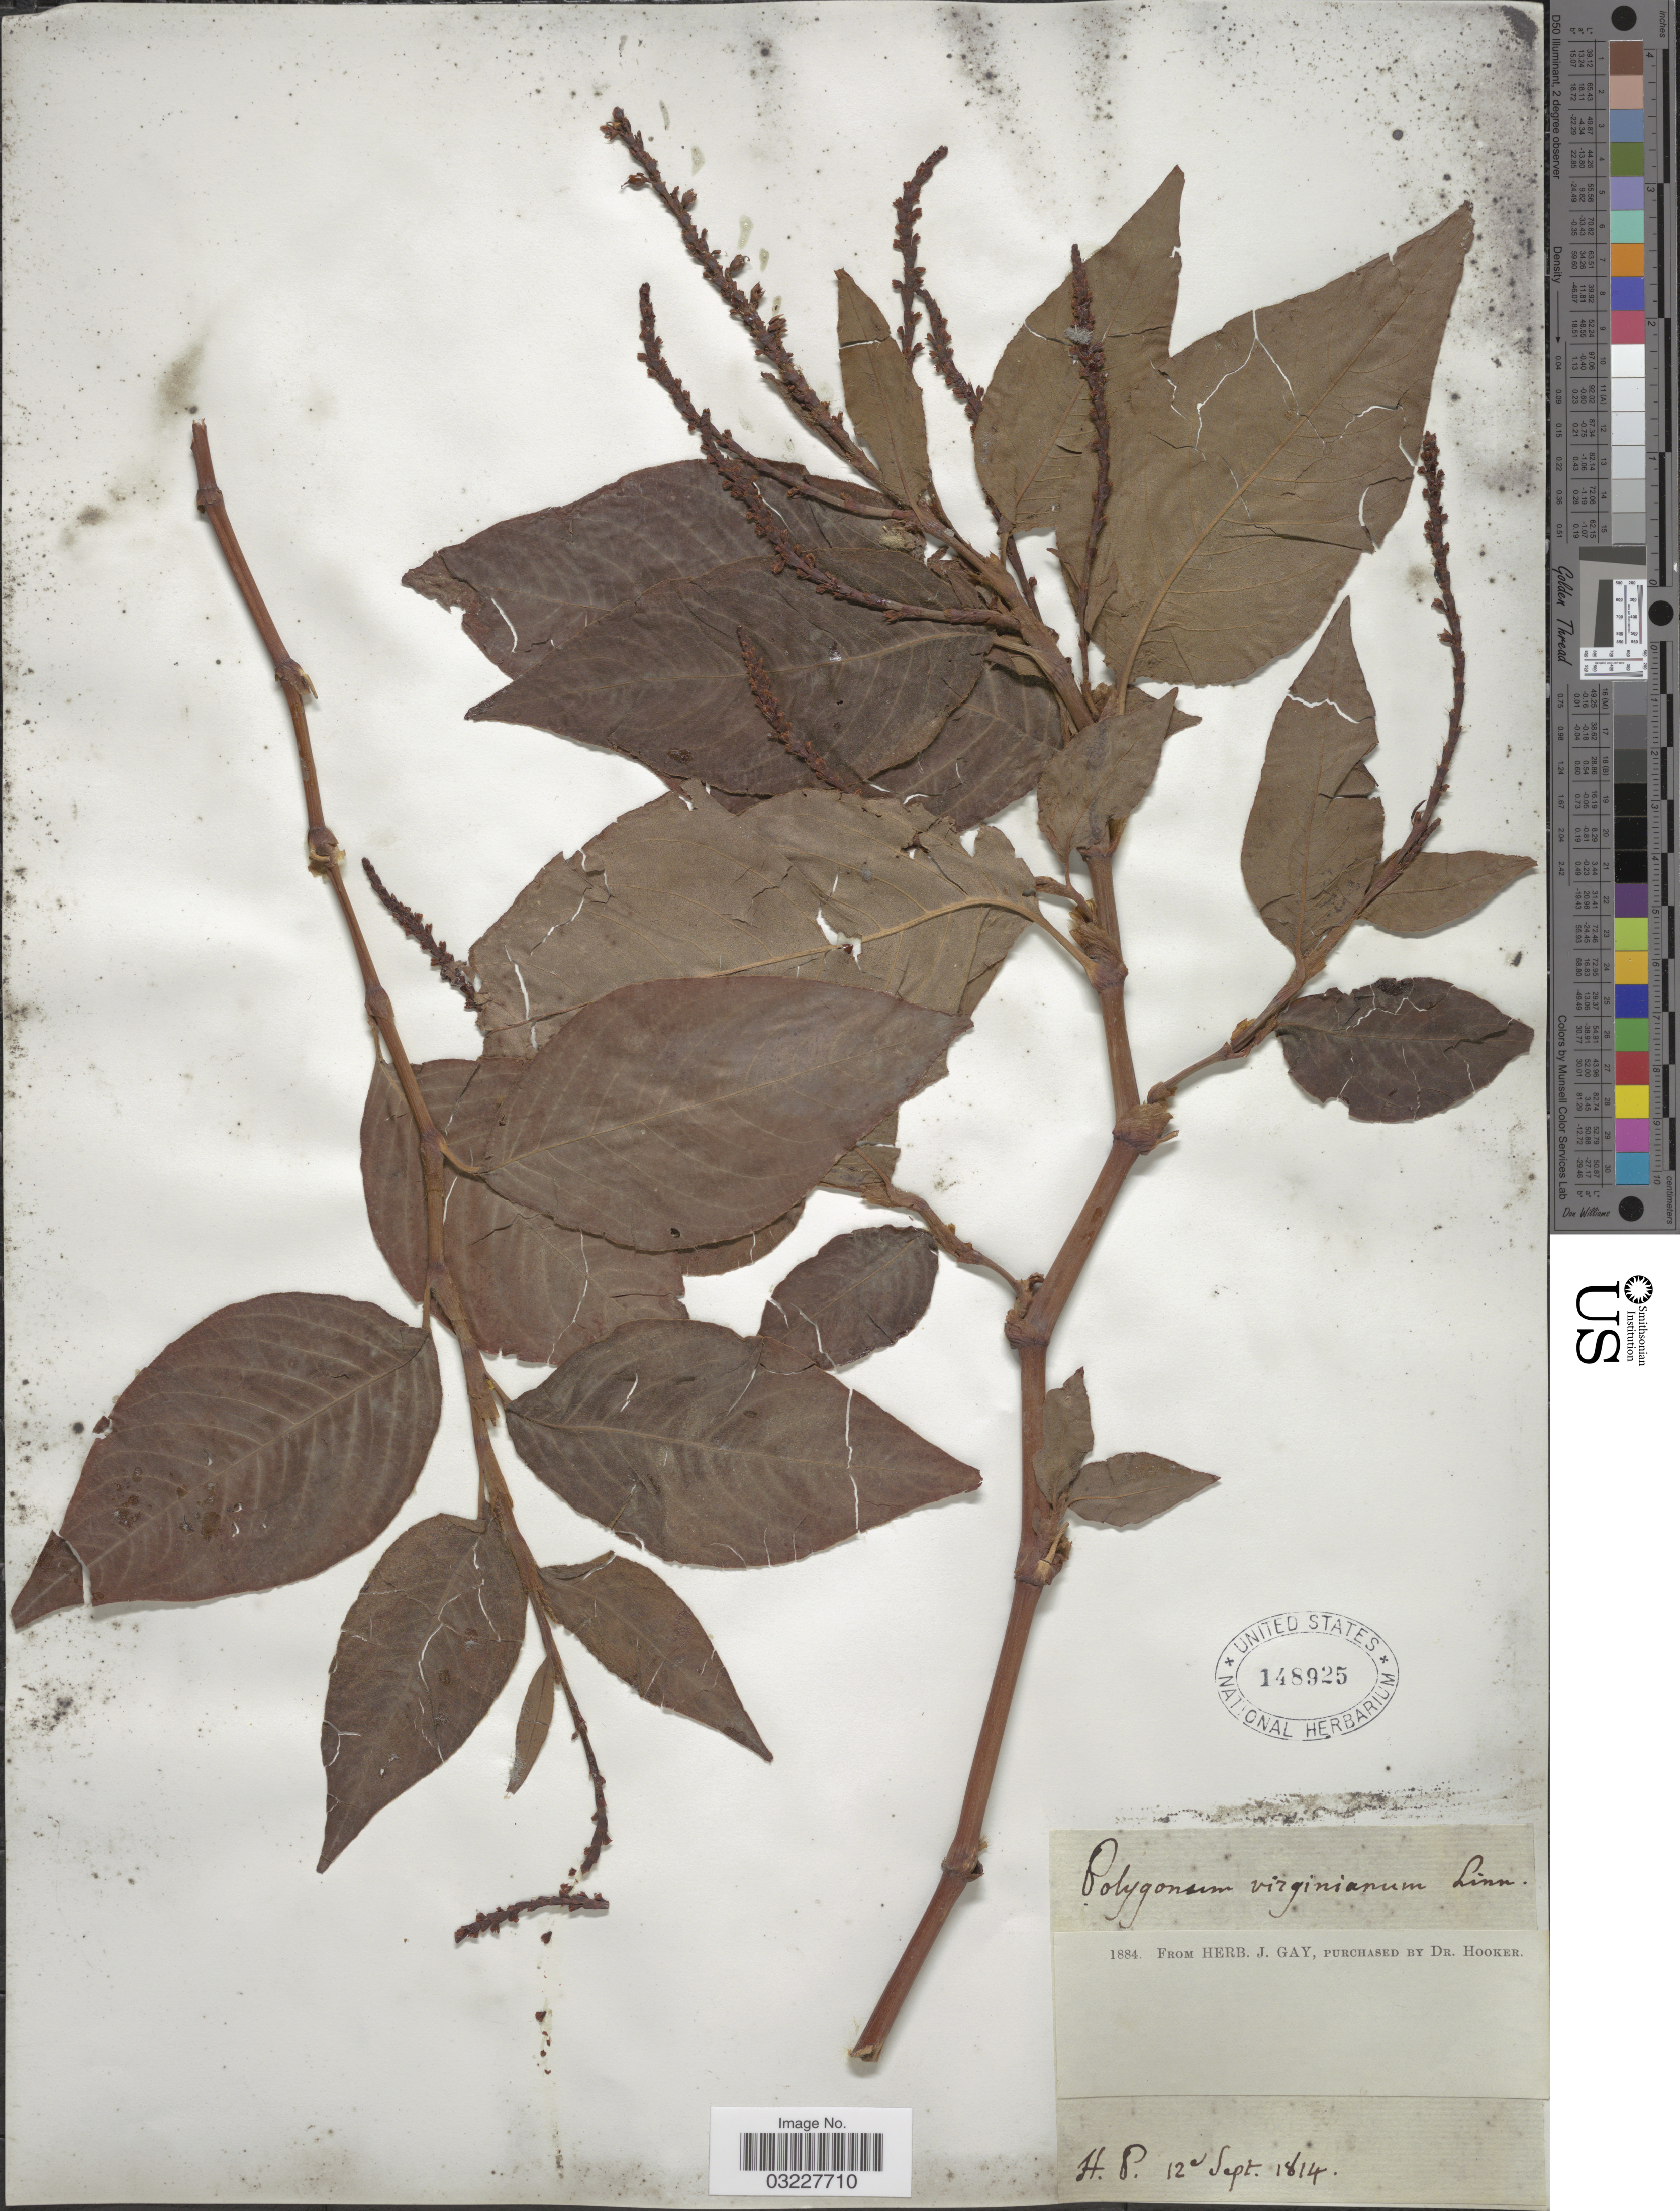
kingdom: Plantae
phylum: Tracheophyta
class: Magnoliopsida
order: Caryophyllales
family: Polygonaceae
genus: Polygonum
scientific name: Polygonum virginianum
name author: L.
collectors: ex herb. J. Gay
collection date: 1814-09-12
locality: H. B.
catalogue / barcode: US 148925